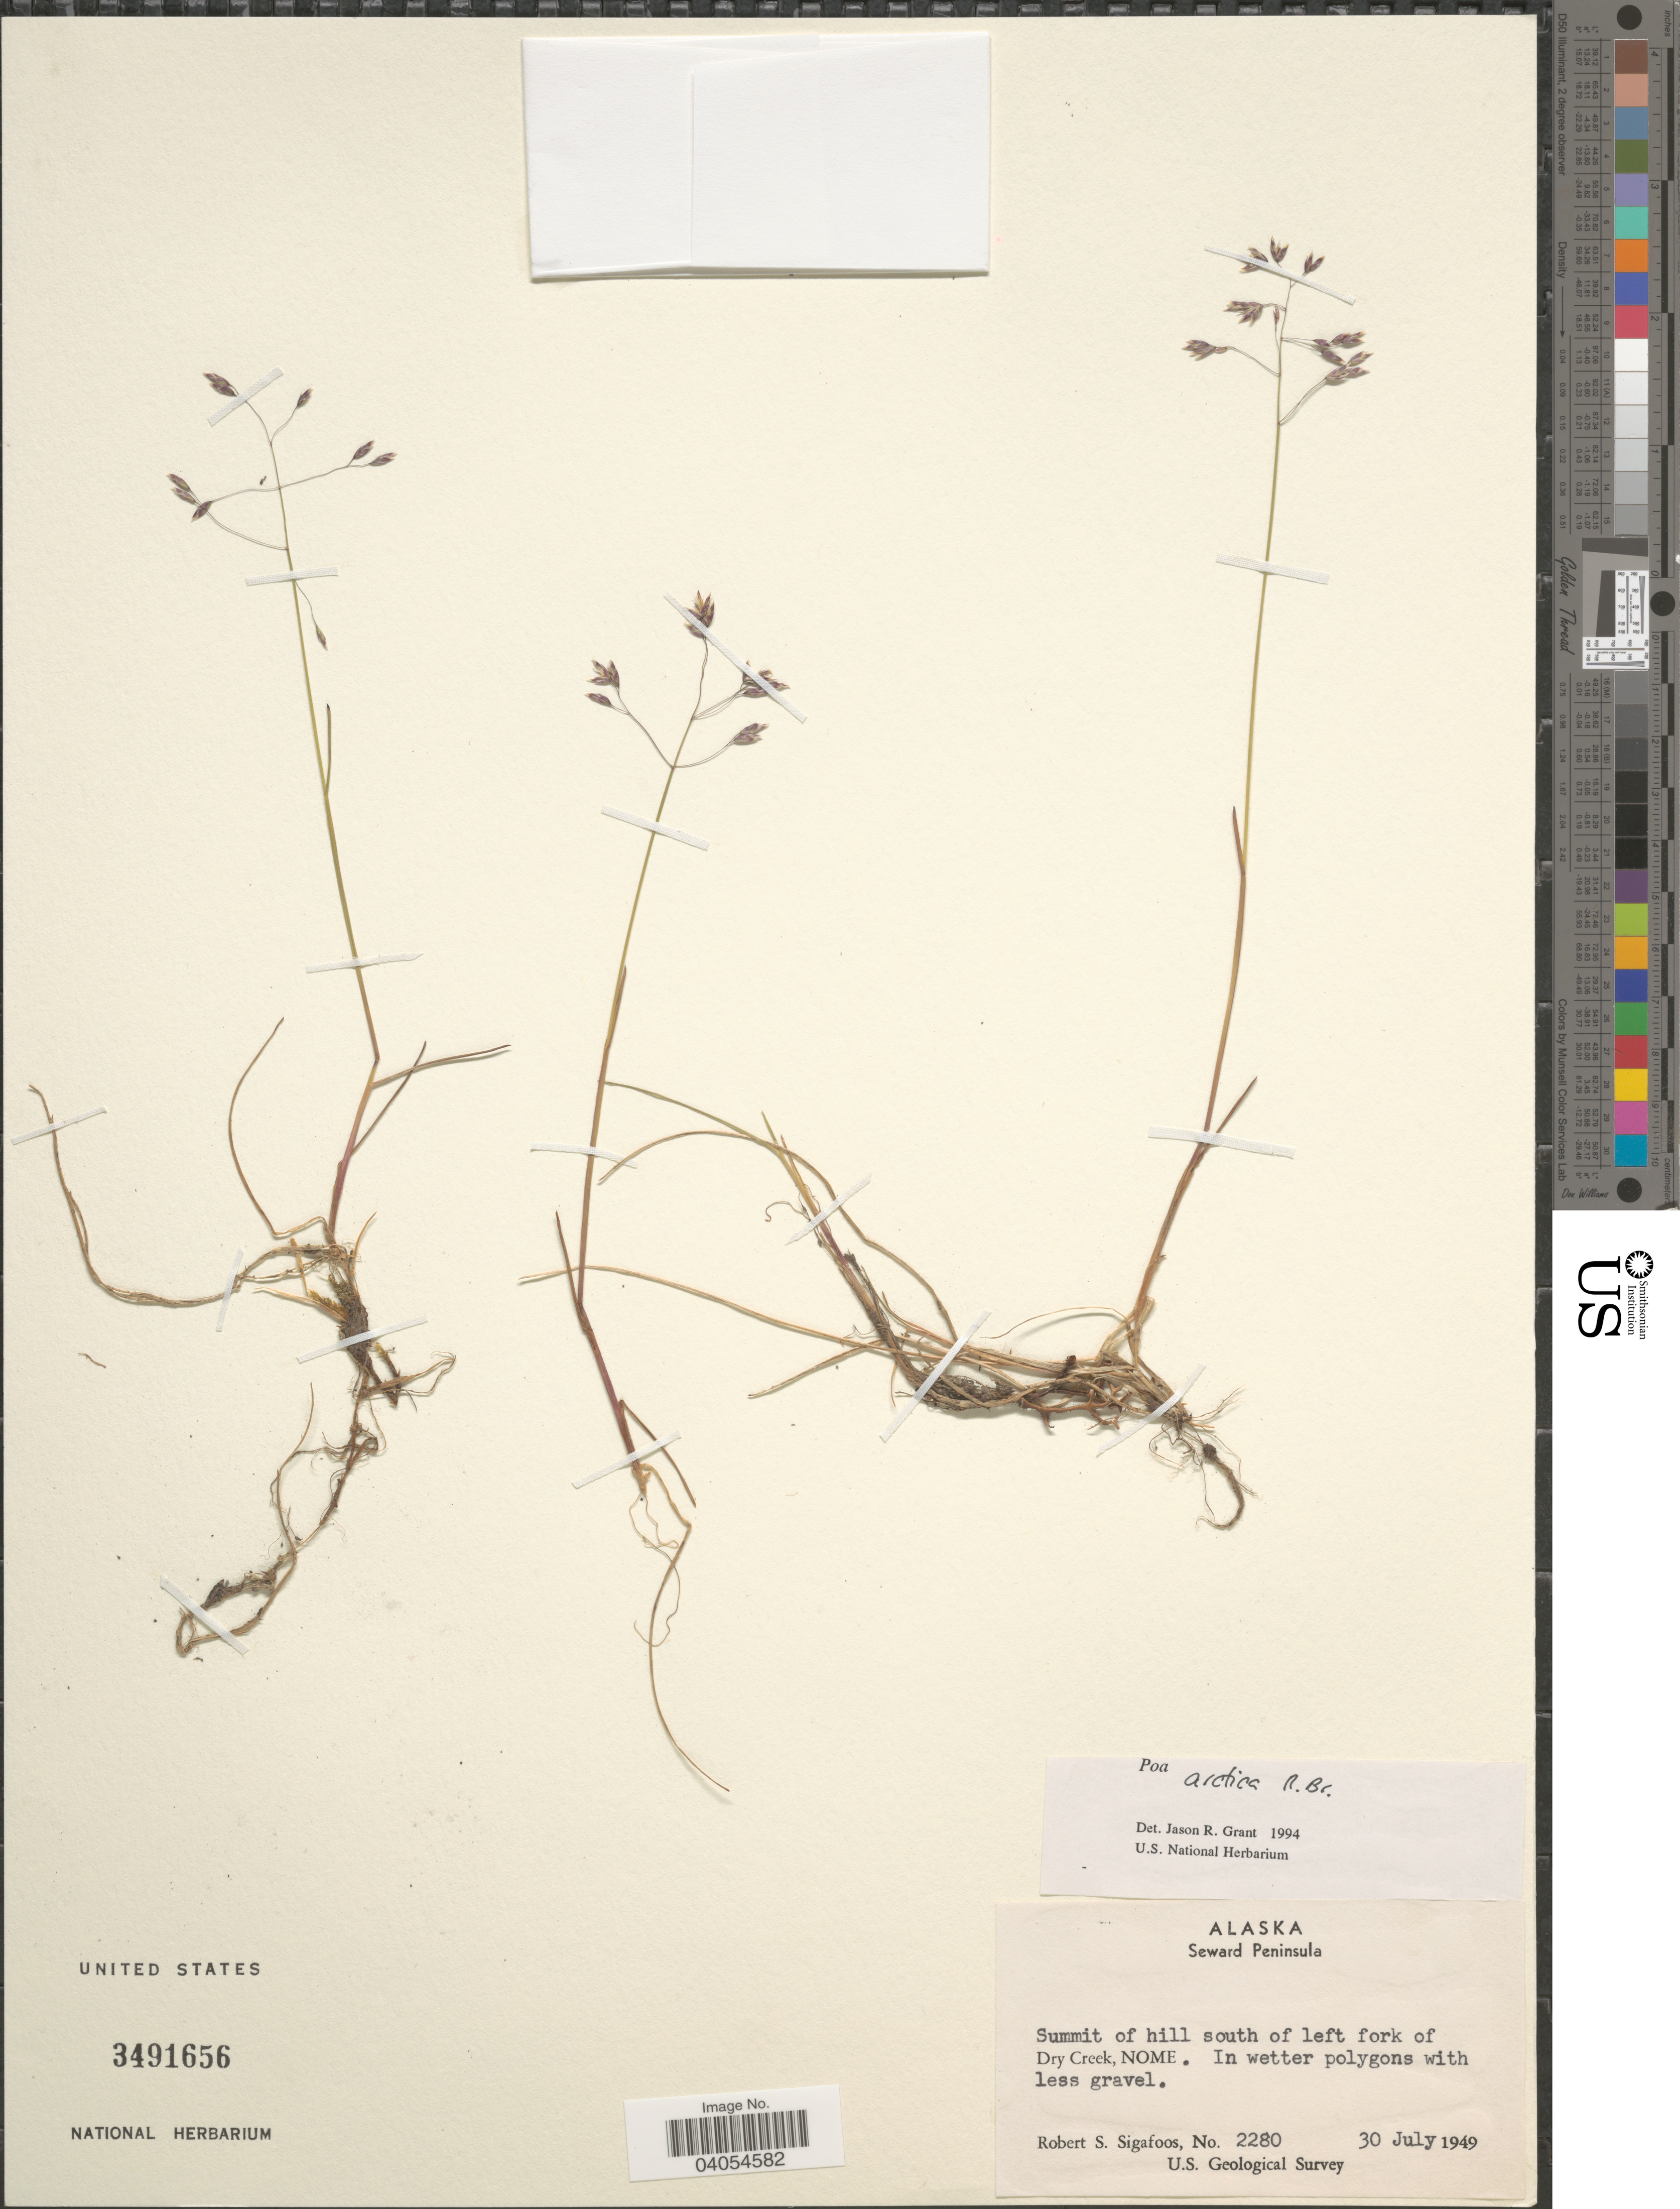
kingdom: Plantae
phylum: Tracheophyta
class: Liliopsida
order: Poales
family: Poaceae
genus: Poa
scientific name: Poa arctica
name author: R. Br.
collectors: R. Sigafoos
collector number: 2280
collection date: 1949-07-30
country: United States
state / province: Alaska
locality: Seward Peninsula. Summit of hill south of left fork of Dry Creek, Nome.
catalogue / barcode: US 3491656